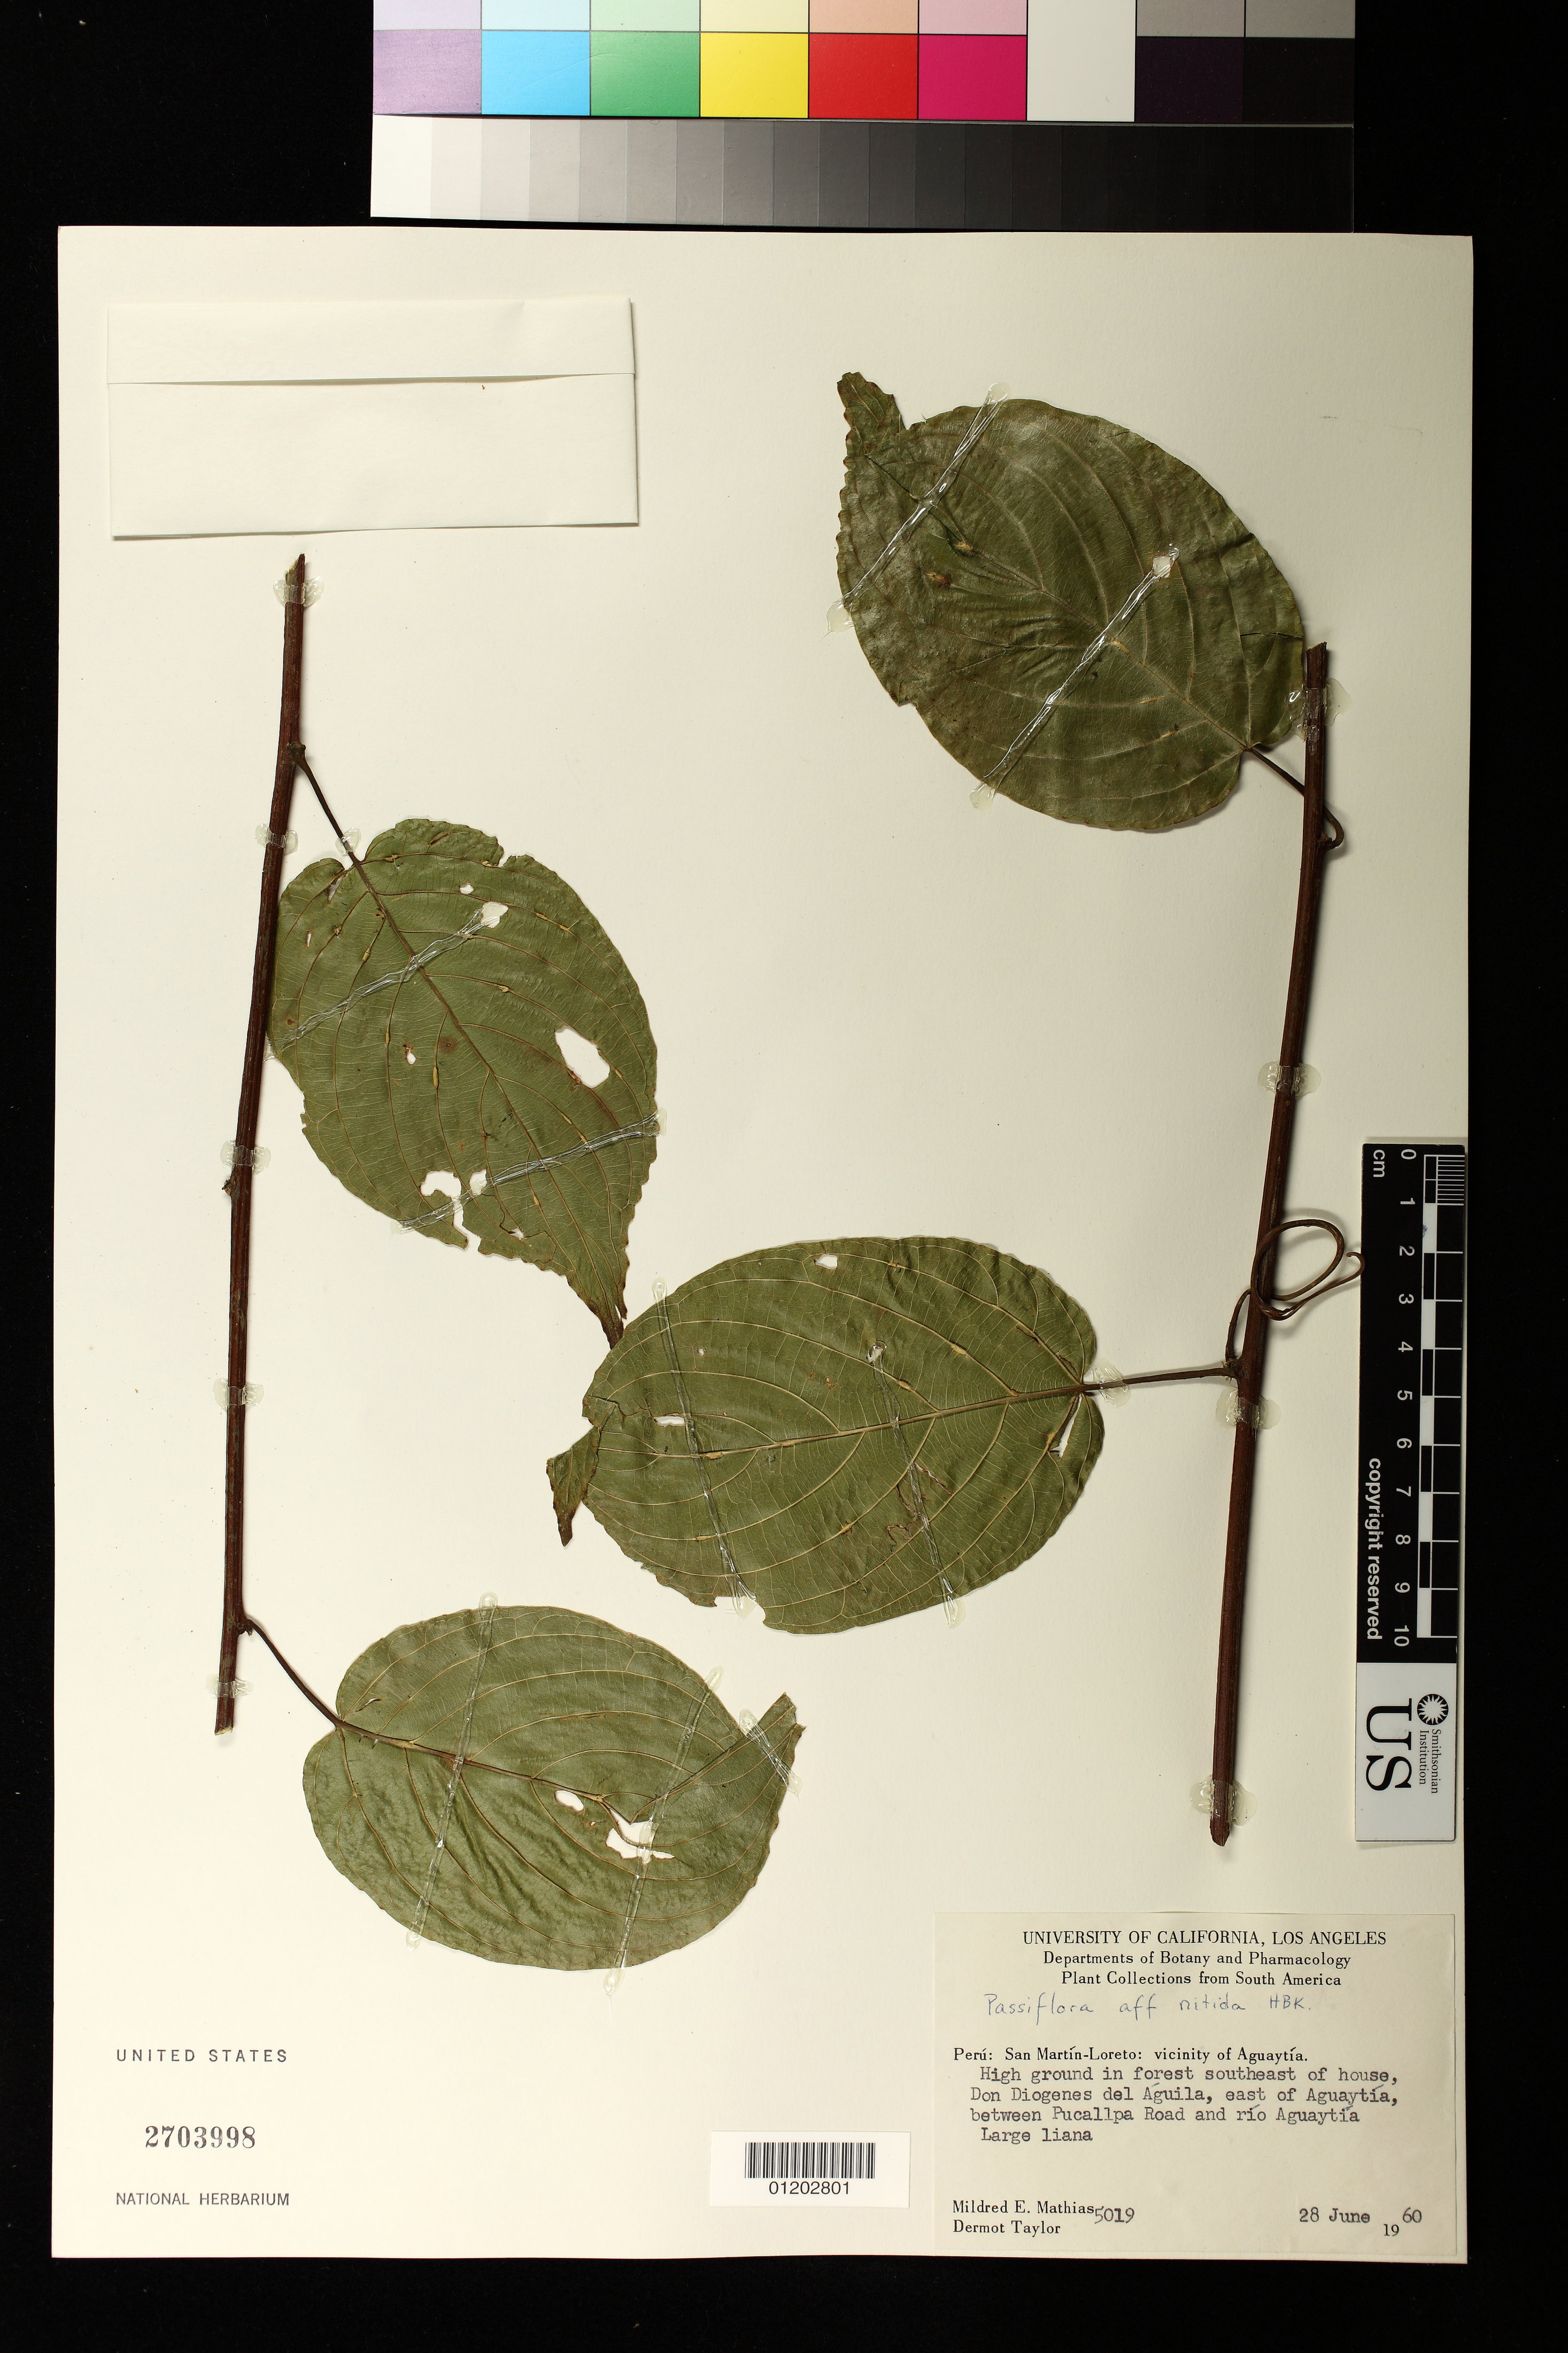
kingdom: Plantae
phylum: Tracheophyta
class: Magnoliopsida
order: Malpighiales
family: Passifloraceae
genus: Passiflora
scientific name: Passiflora nitida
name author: Kunth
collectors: M. E. Mathias & D. Taylor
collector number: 5019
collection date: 1960-06-28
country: Peru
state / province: San Martín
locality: Vicinity of Aguaytia, High ground in forest southeast of house, Don Diogenes del Aguila, east of Aguaytia, between Pucallpa Road and rio Aguaytia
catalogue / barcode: US 2703998